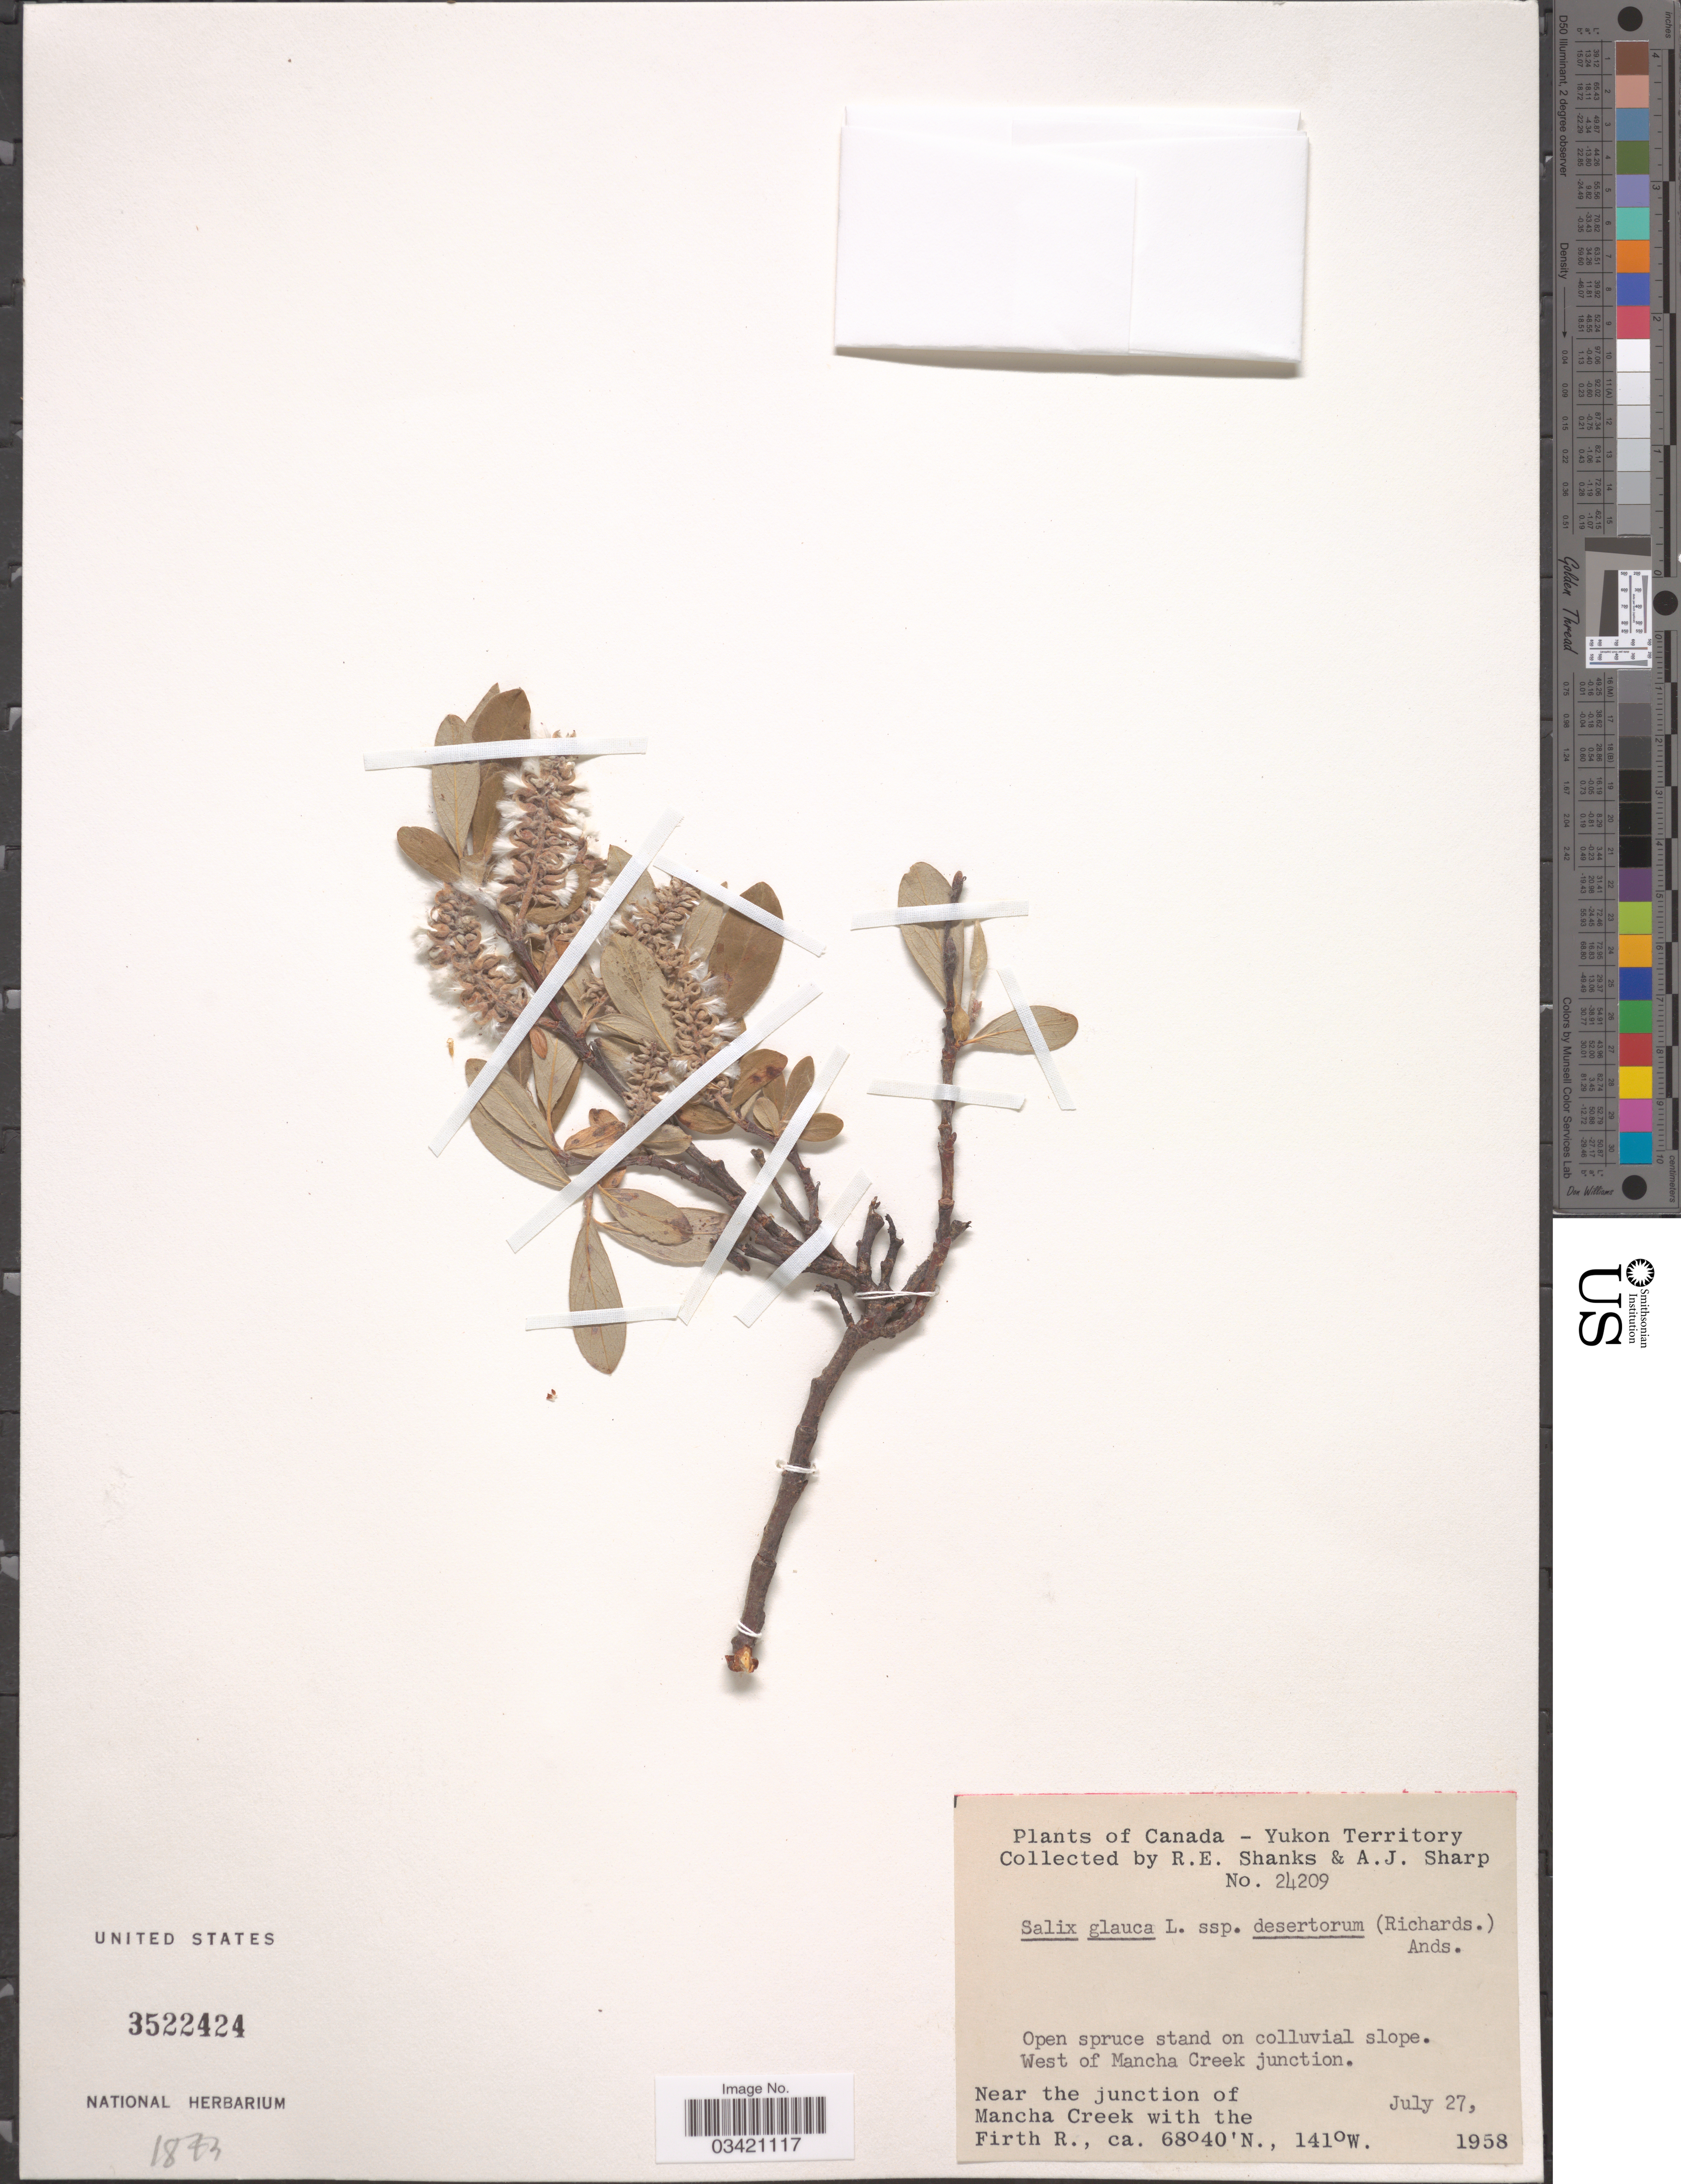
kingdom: Plantae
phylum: Tracheophyta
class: Magnoliopsida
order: Malpighiales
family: Salicaceae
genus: Salix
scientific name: Salix glauca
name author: L.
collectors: R. Shanks & A. J. Sharp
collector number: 24209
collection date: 1958-07-27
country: Canada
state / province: Yukon Territory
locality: West of Mancha Creek junction. Near the junction of Mancha Creek with the firth R.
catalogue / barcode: US 3522424